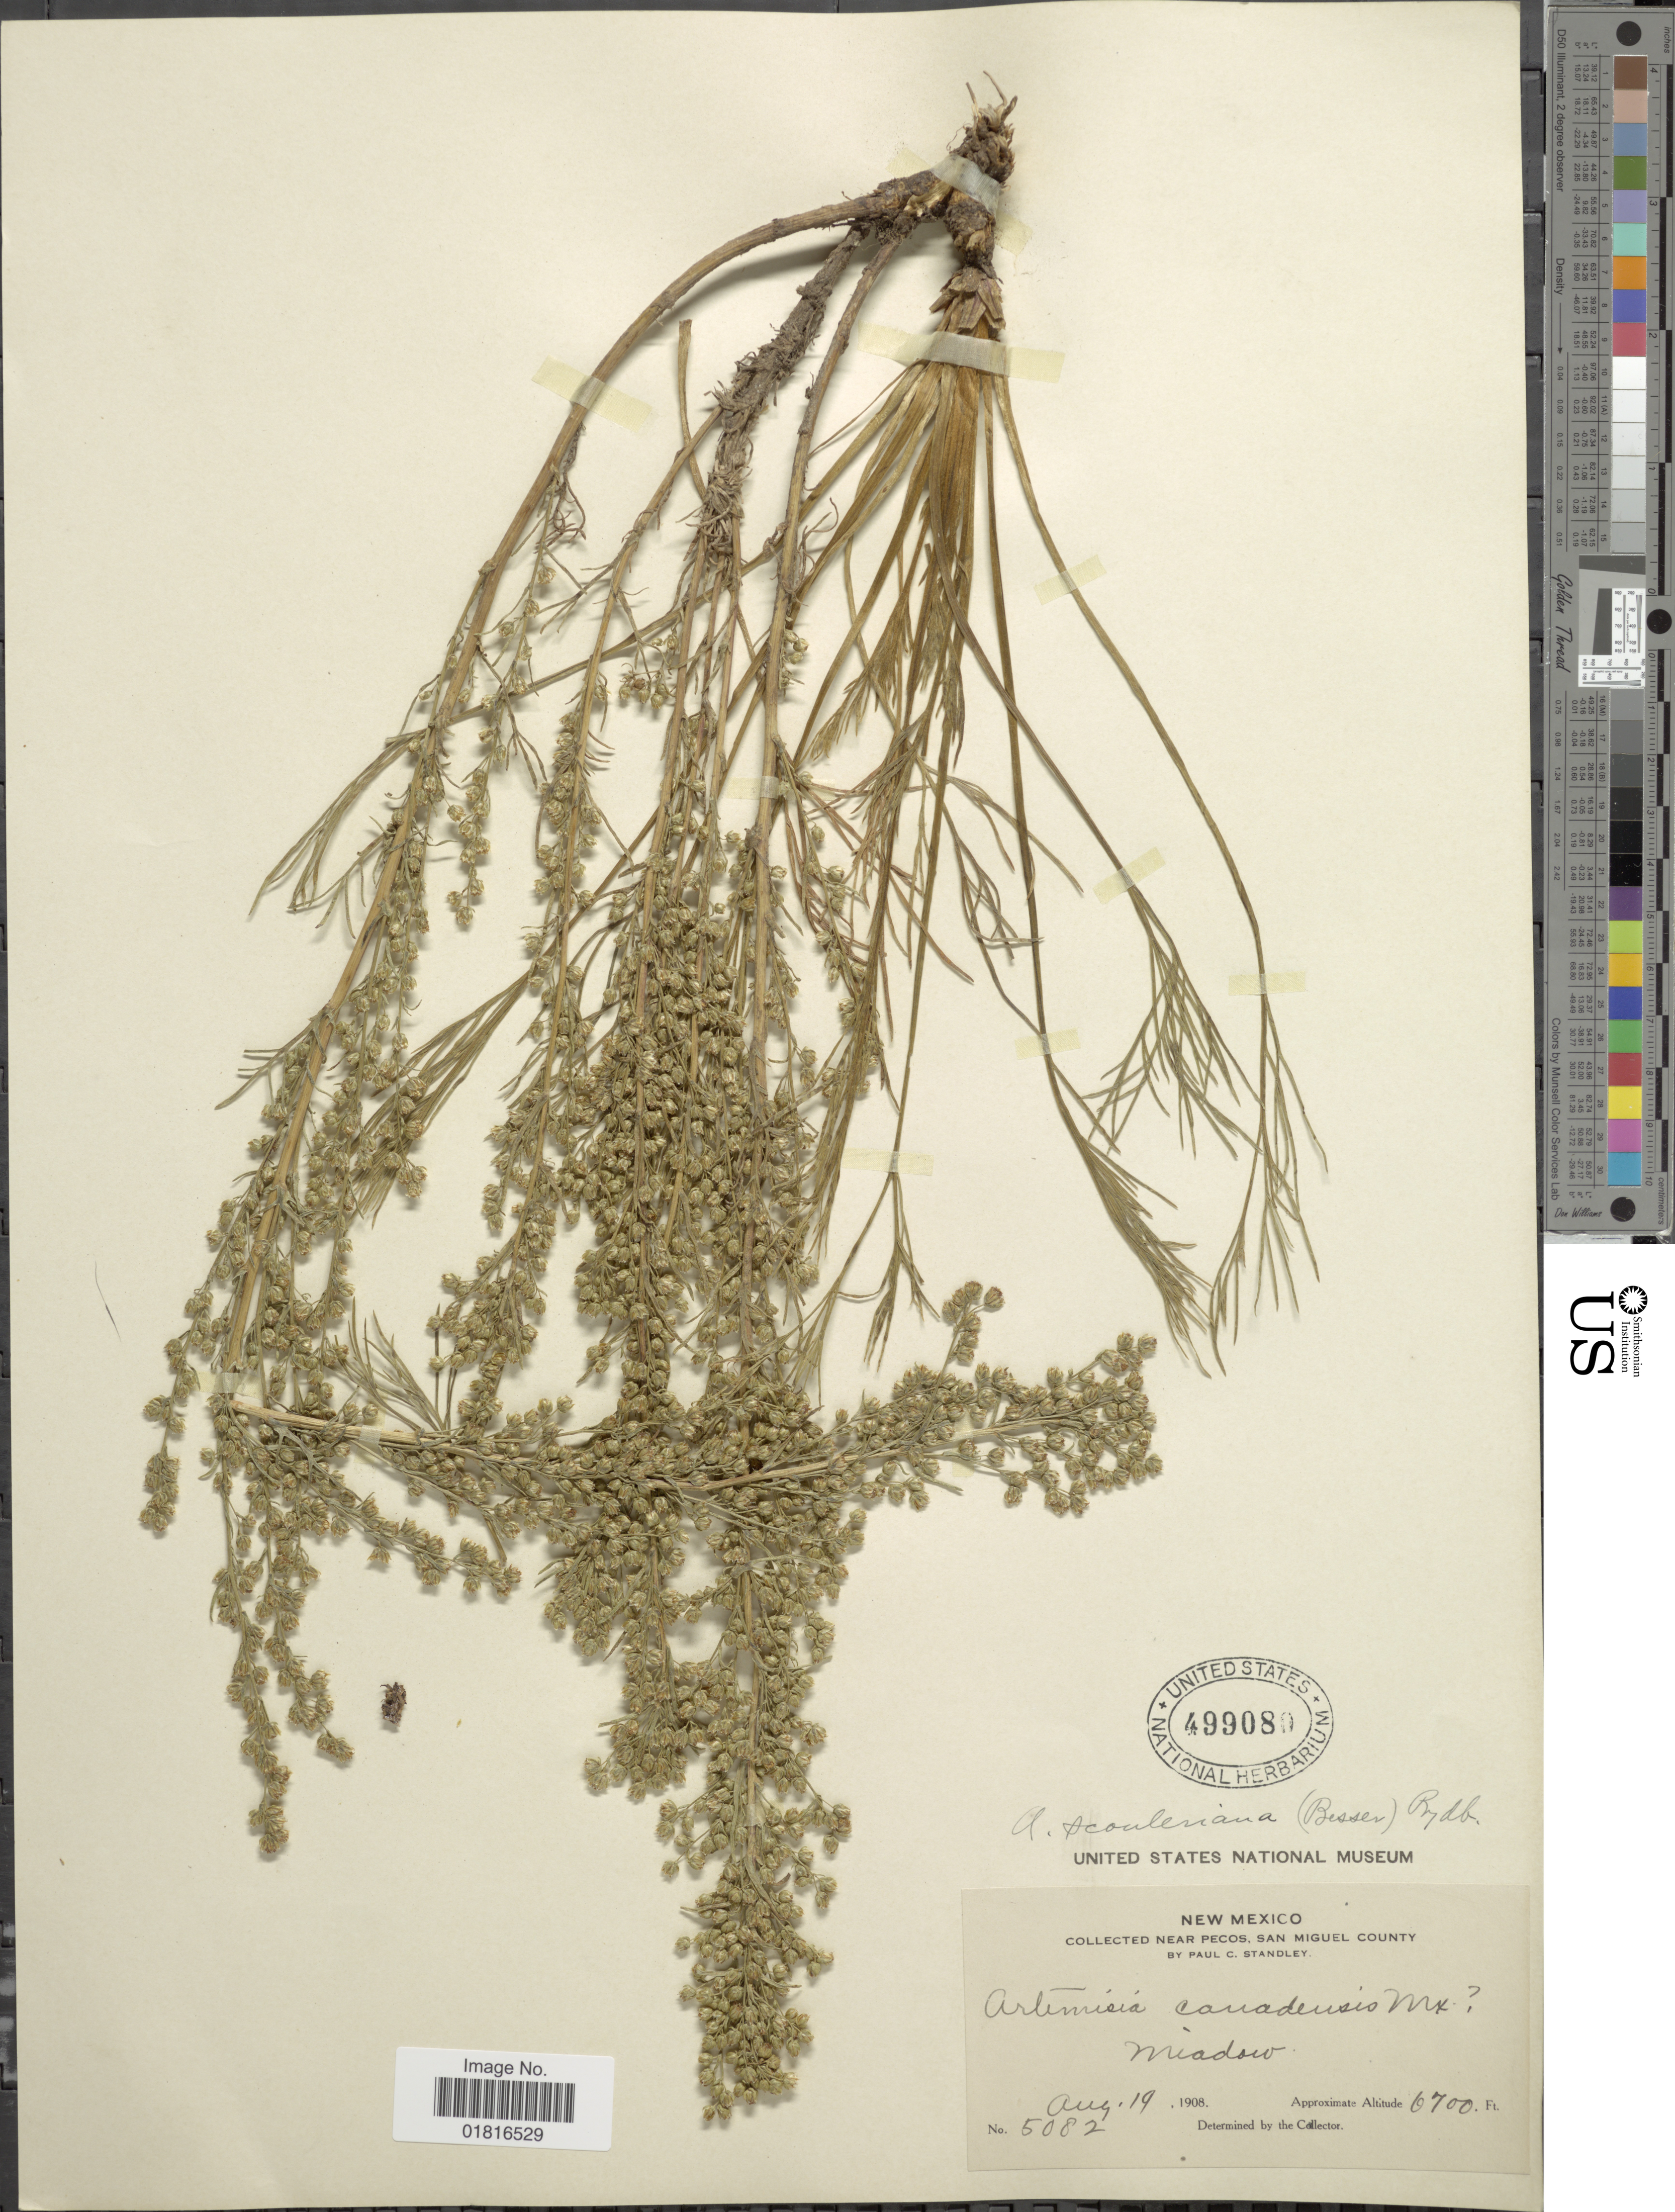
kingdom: Plantae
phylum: Tracheophyta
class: Magnoliopsida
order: Asterales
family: Asteraceae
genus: Artemisia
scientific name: Artemisia pacifica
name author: Nutt.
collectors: P. C. Standley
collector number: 5082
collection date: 1908-08-19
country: United States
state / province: New Mexico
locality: Near Pecos, San Miguel County, Meadow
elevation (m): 2042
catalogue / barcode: US 499089